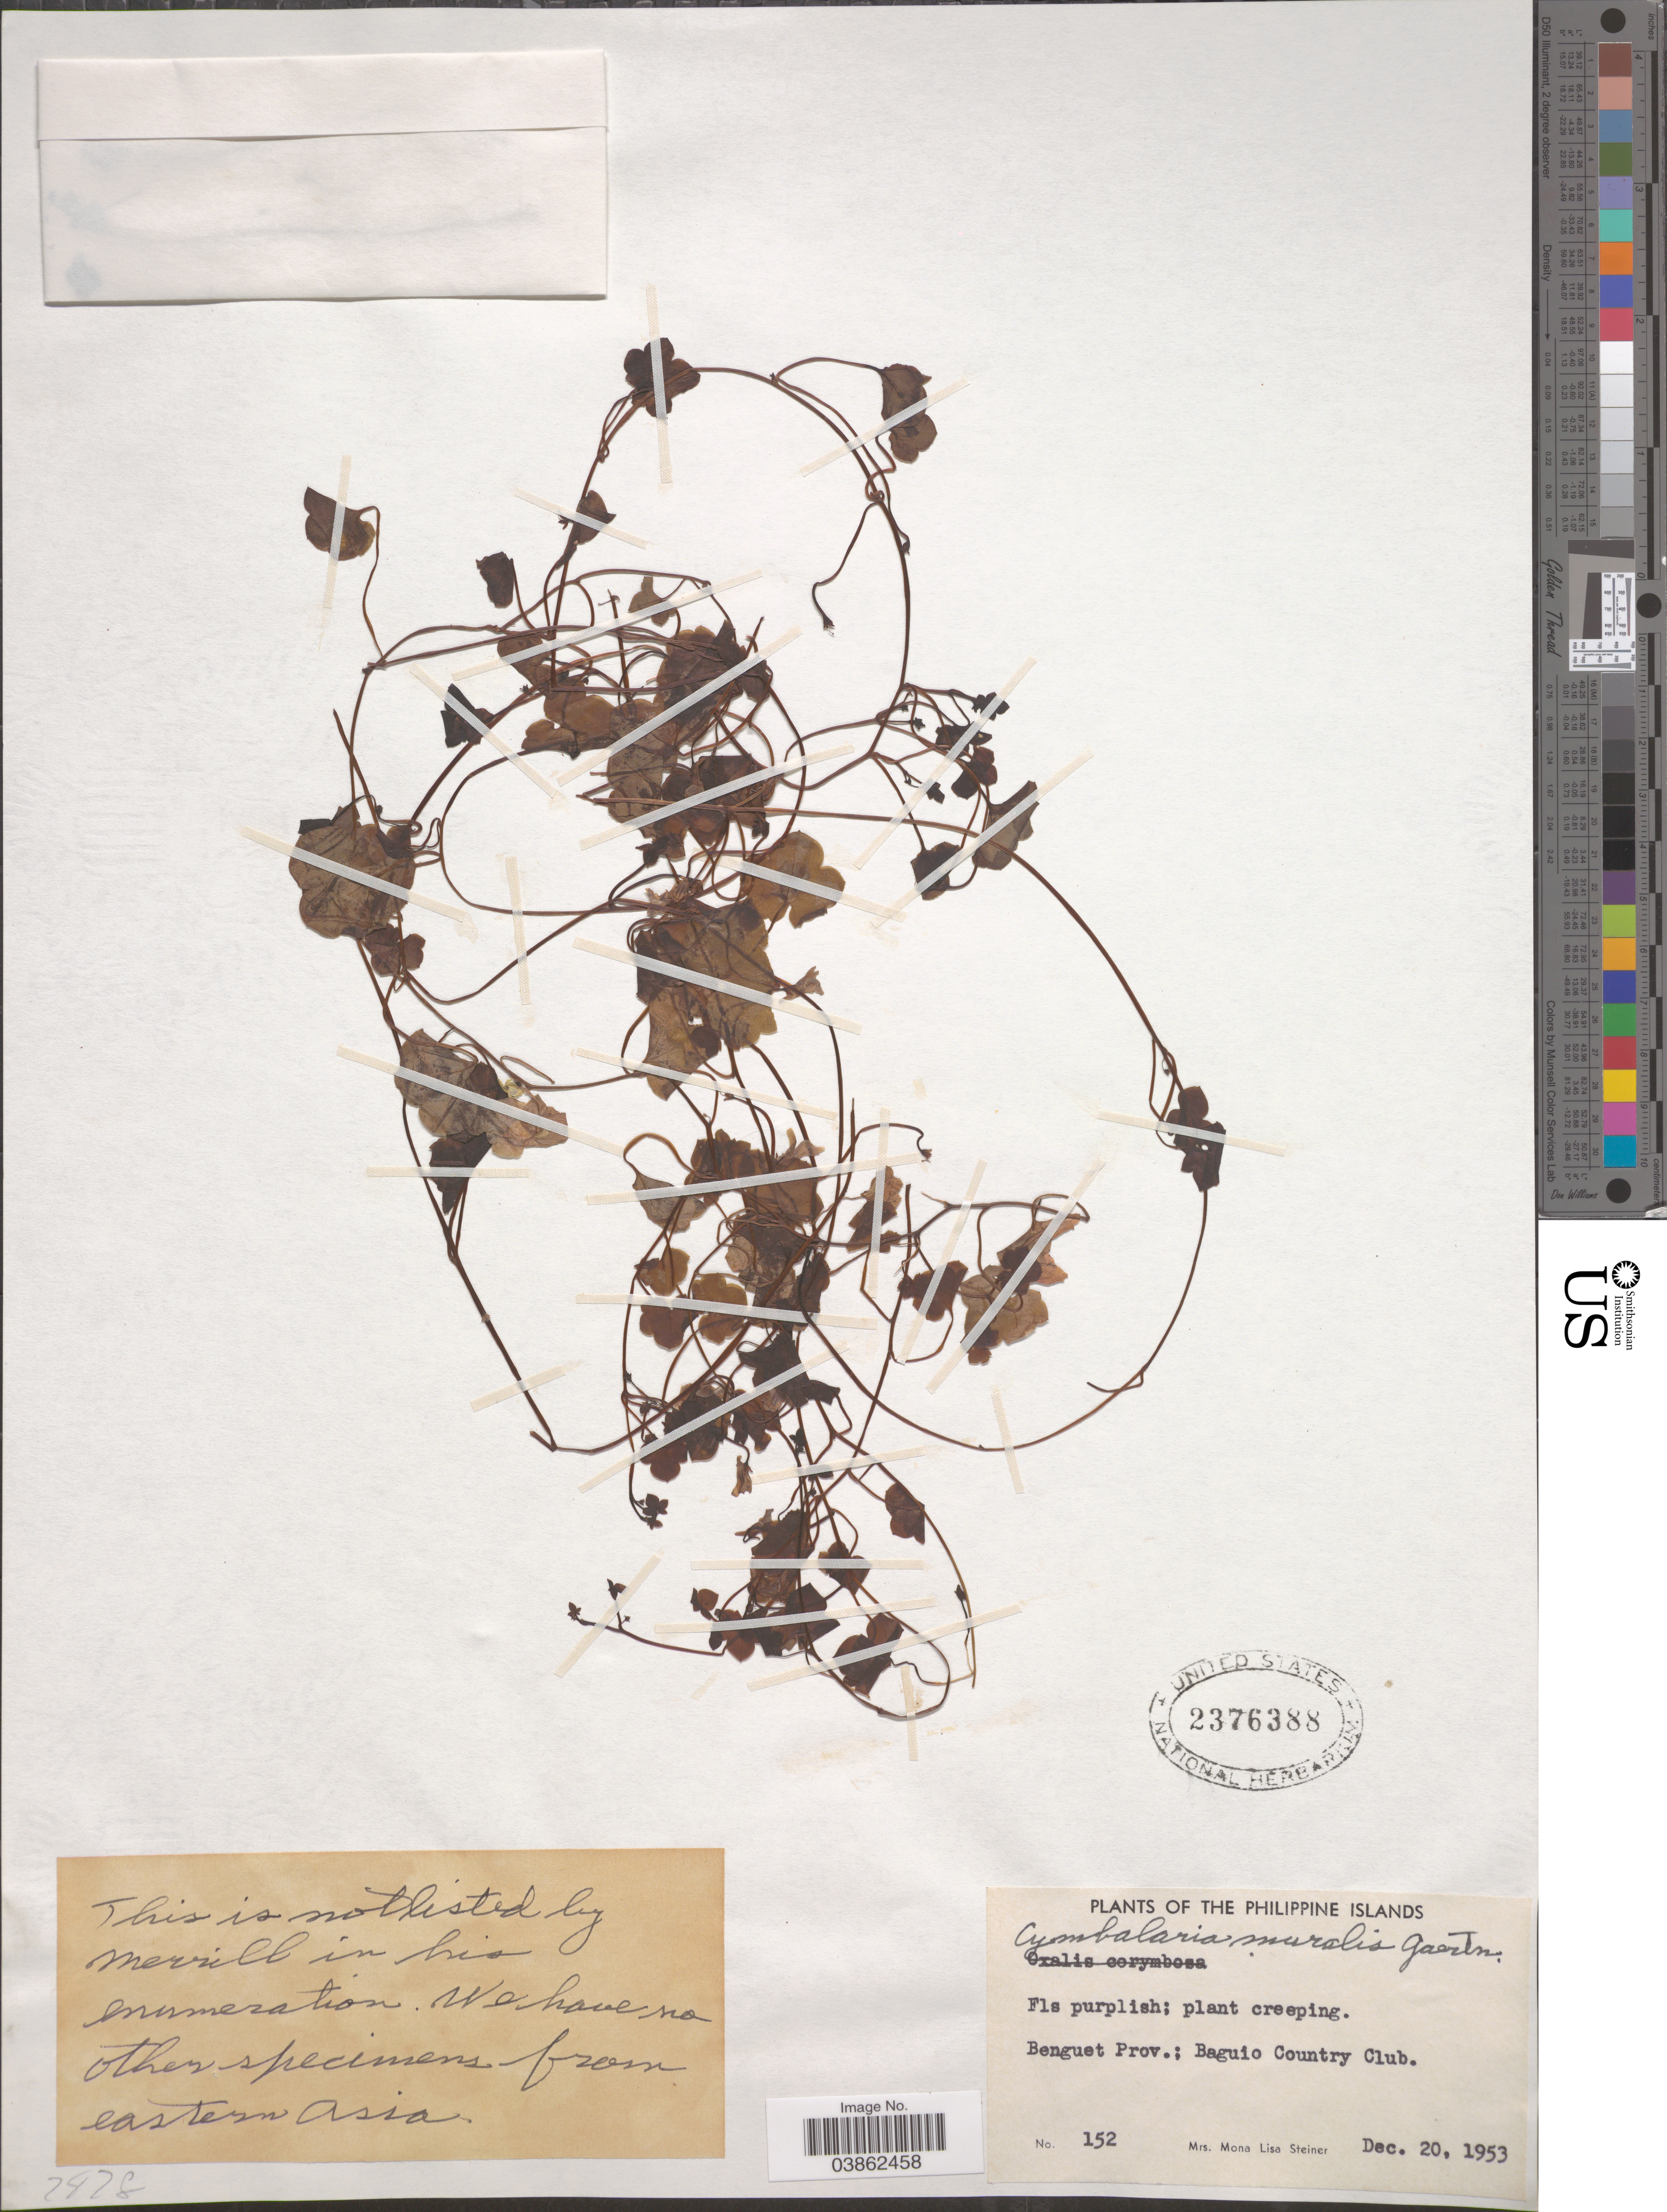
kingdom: Plantae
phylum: Tracheophyta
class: Magnoliopsida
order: Lamiales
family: Plantaginaceae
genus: Cymbalaria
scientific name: Cymbalaria muralis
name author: Gaertn. et al.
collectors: M. Steiner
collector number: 152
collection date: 1953-12-20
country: Philippines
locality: The Philippine Islands. Benguet Prov.; Baguio Country Club.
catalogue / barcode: US 2376388